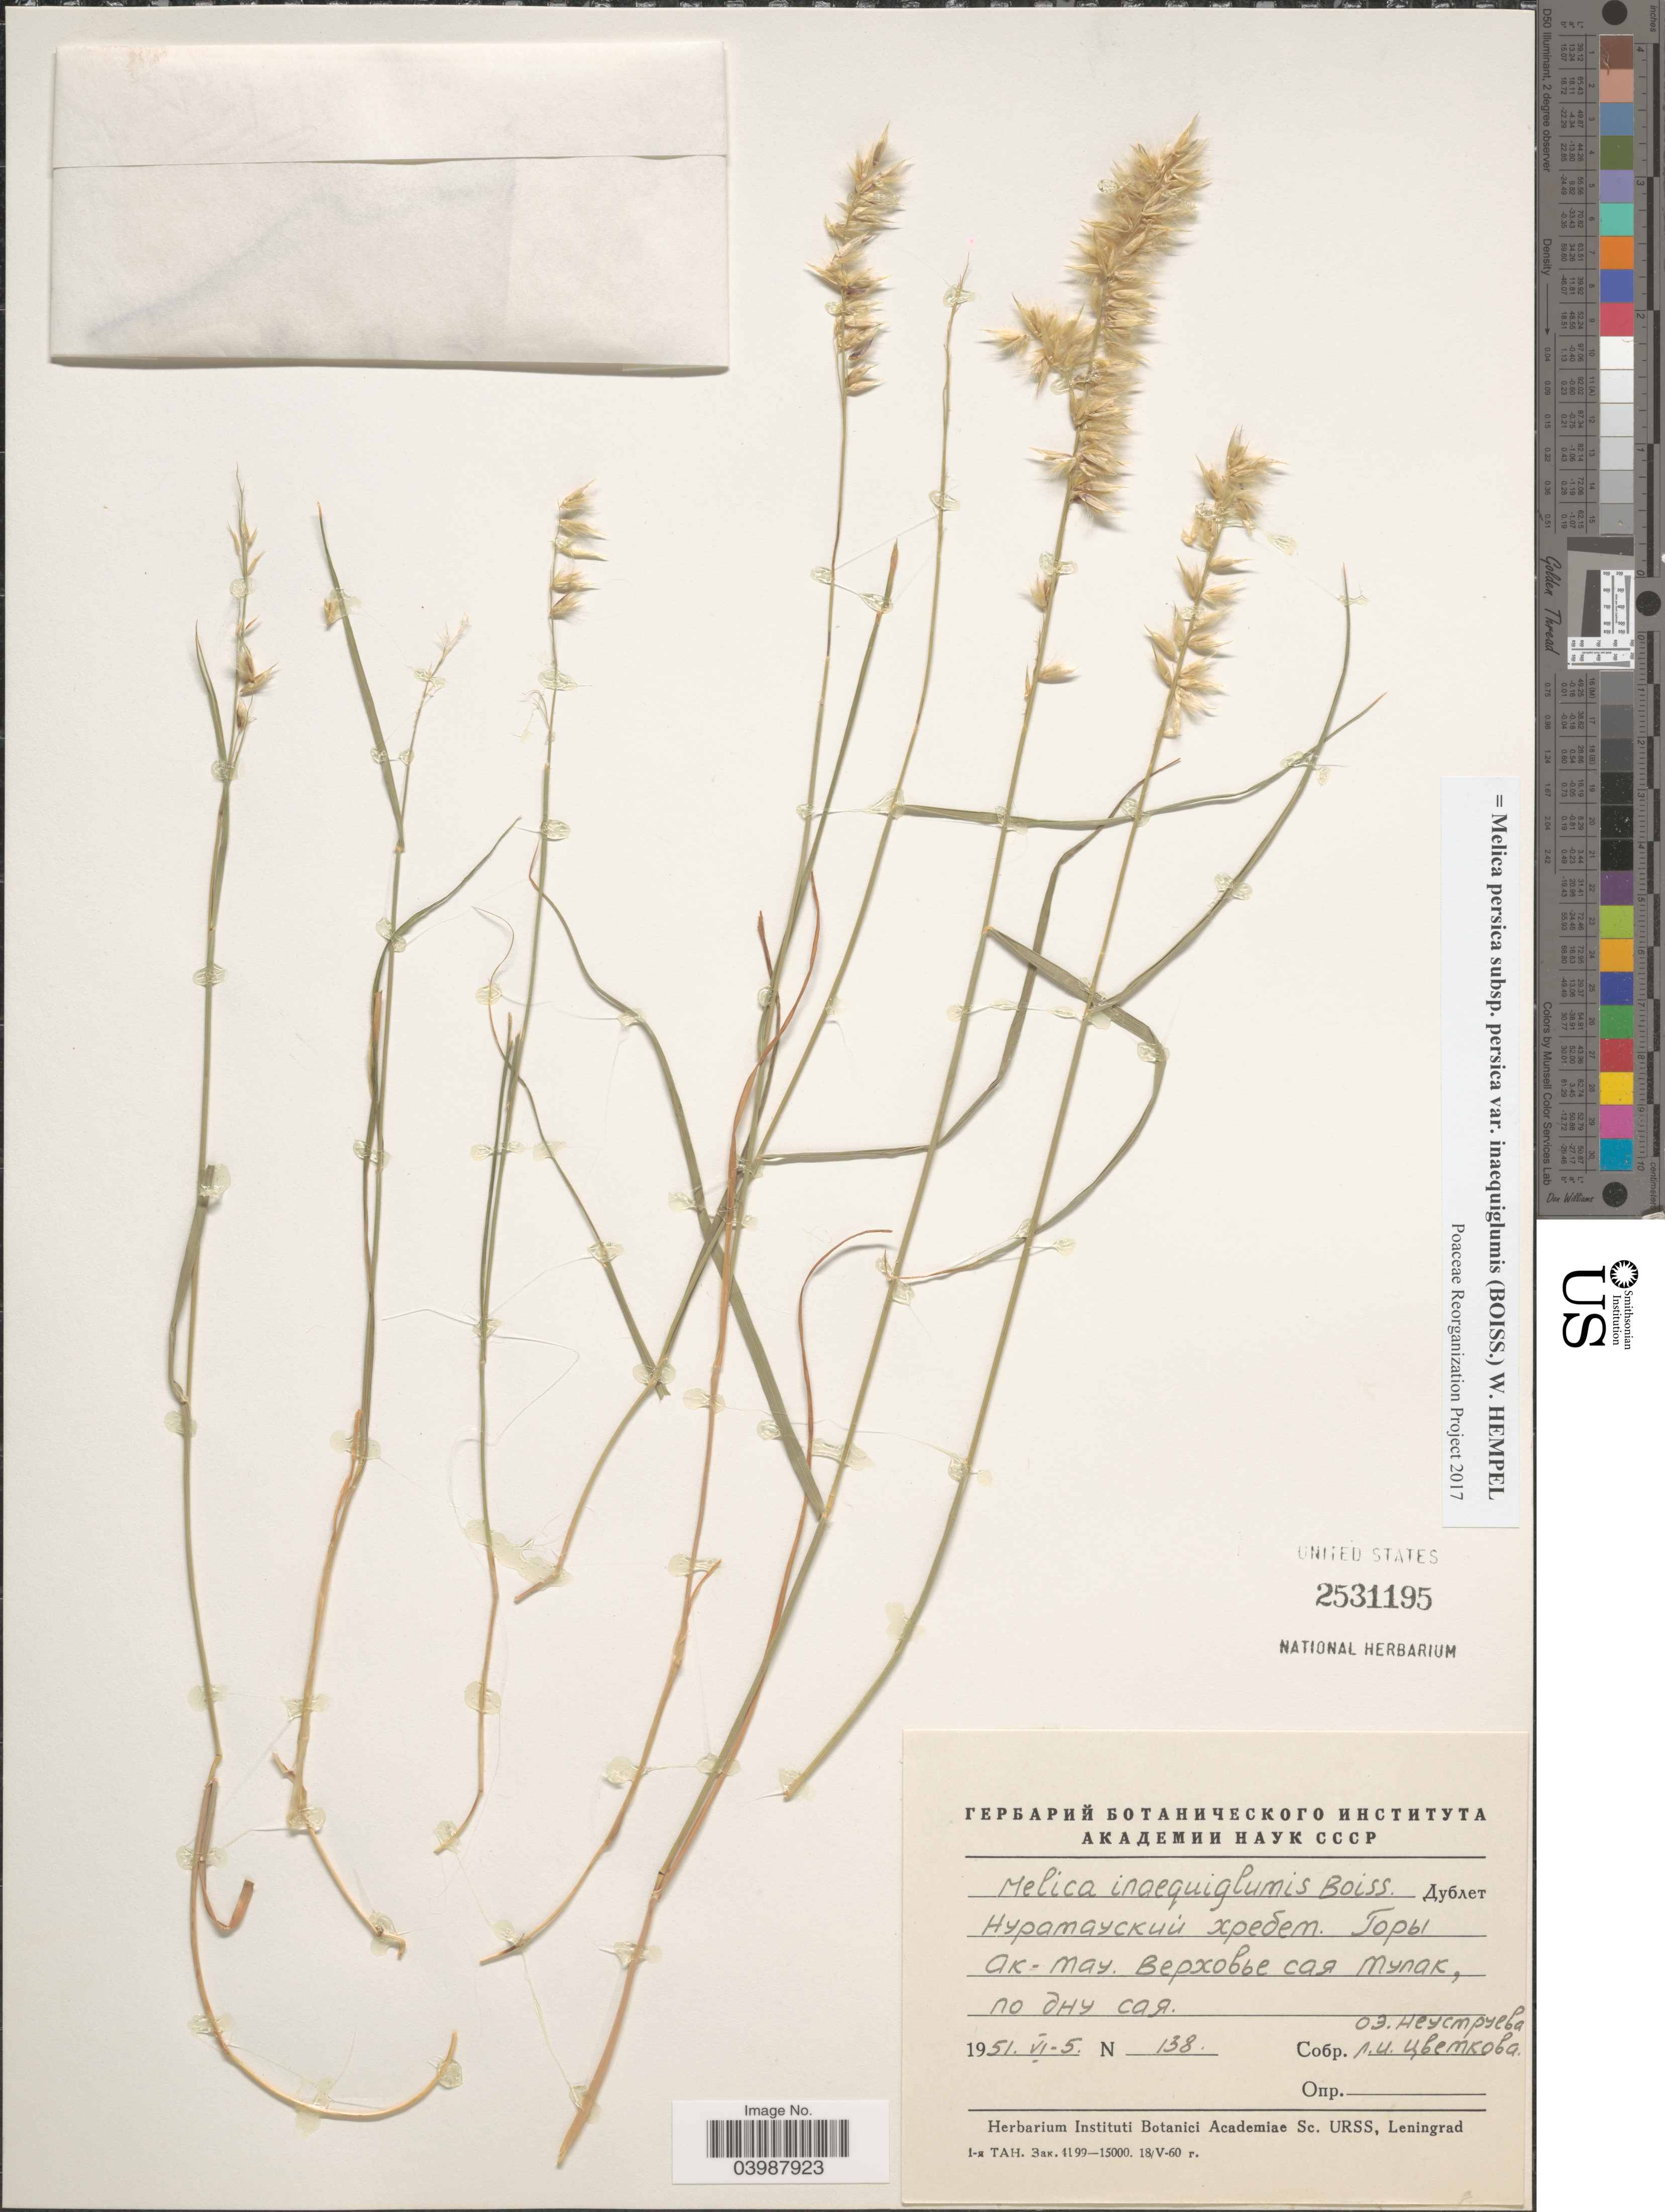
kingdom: Plantae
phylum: Tracheophyta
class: Liliopsida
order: Poales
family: Poaceae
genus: Melica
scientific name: Melica persica subsp. persica var. inaequiglumis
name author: (Boiss) W. Hempel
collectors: O. Neustroeva & L. Tsvetkova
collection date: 1951-06-05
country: Uzbekistan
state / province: Surxondaryo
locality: Nuratau Ridge, Ak-Tau Mt.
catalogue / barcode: US 2531195